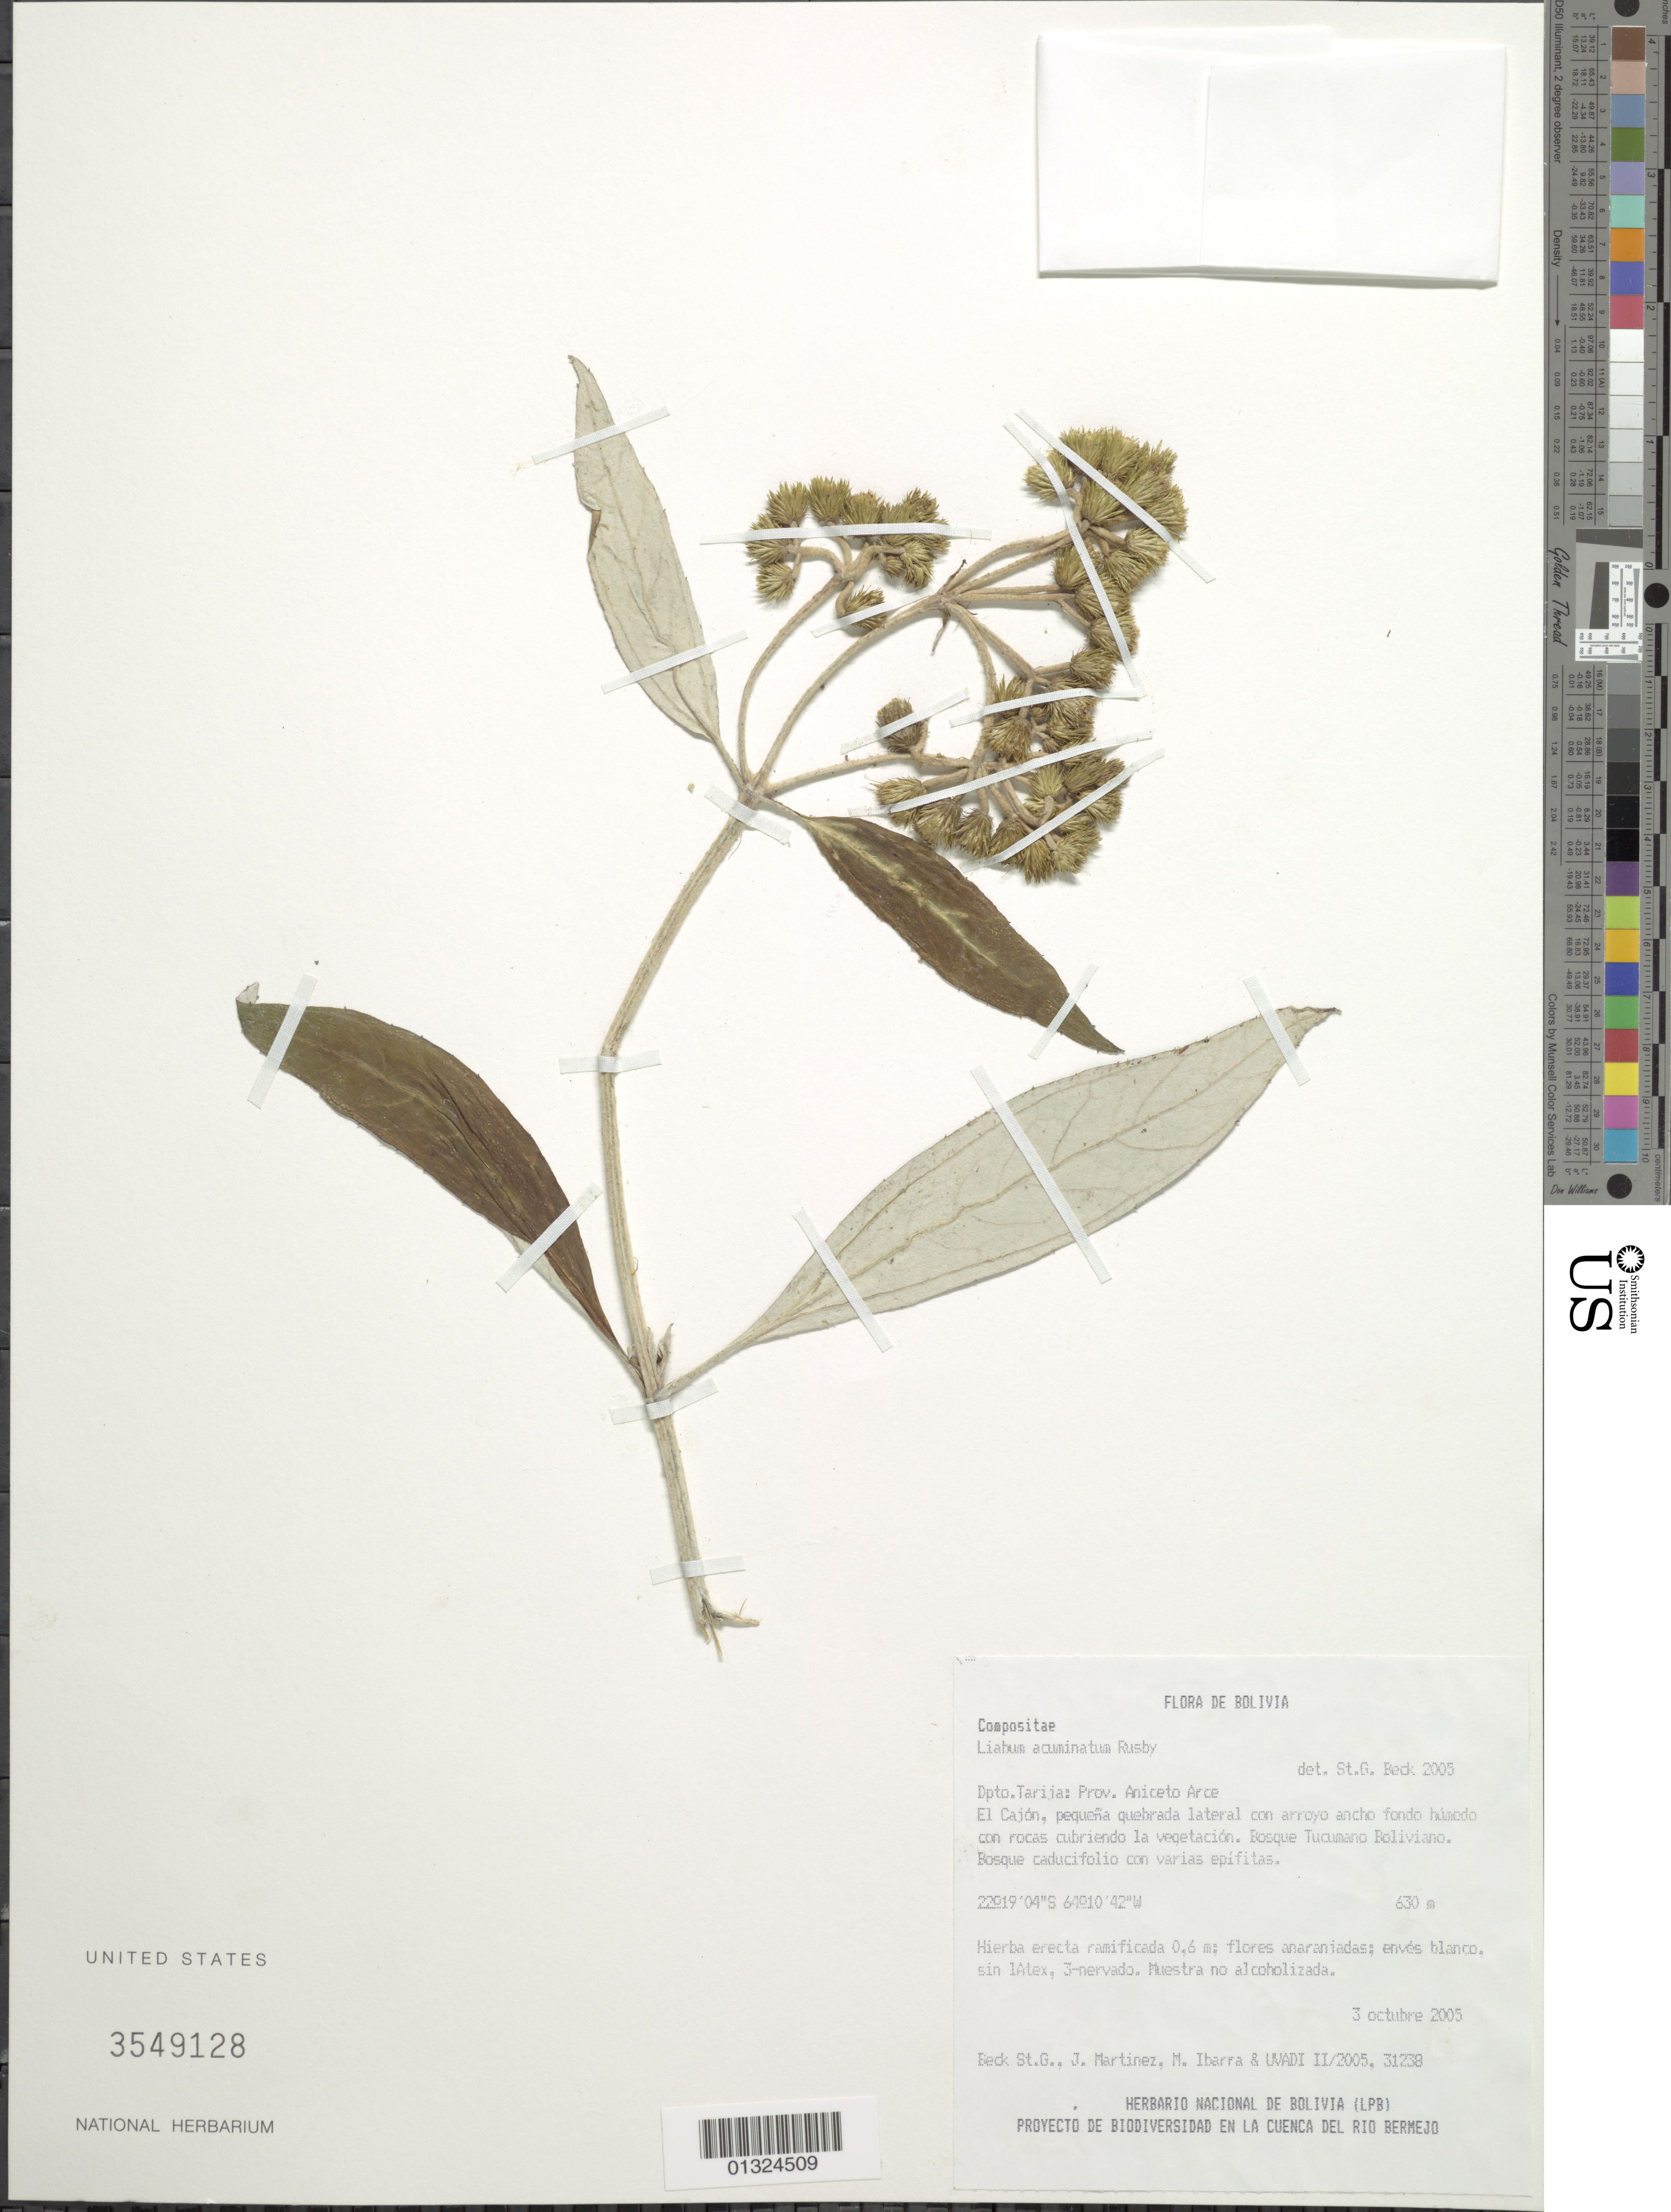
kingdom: Plantae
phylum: Tracheophyta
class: Magnoliopsida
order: Asterales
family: Asteraceae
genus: Liabum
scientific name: Liabum acuminatum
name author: Rusby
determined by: Beck, St. G.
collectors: S. Beck, J. Martinez & M. Ibarra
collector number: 31238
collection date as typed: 3 October 2005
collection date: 2005-10-03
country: Bolivia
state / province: Tarija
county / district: Aniceto Arce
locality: El Cajon, Bosque Tucumano Boliviano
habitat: Boque caducifolia con varias epifitas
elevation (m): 630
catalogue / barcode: US 3549128